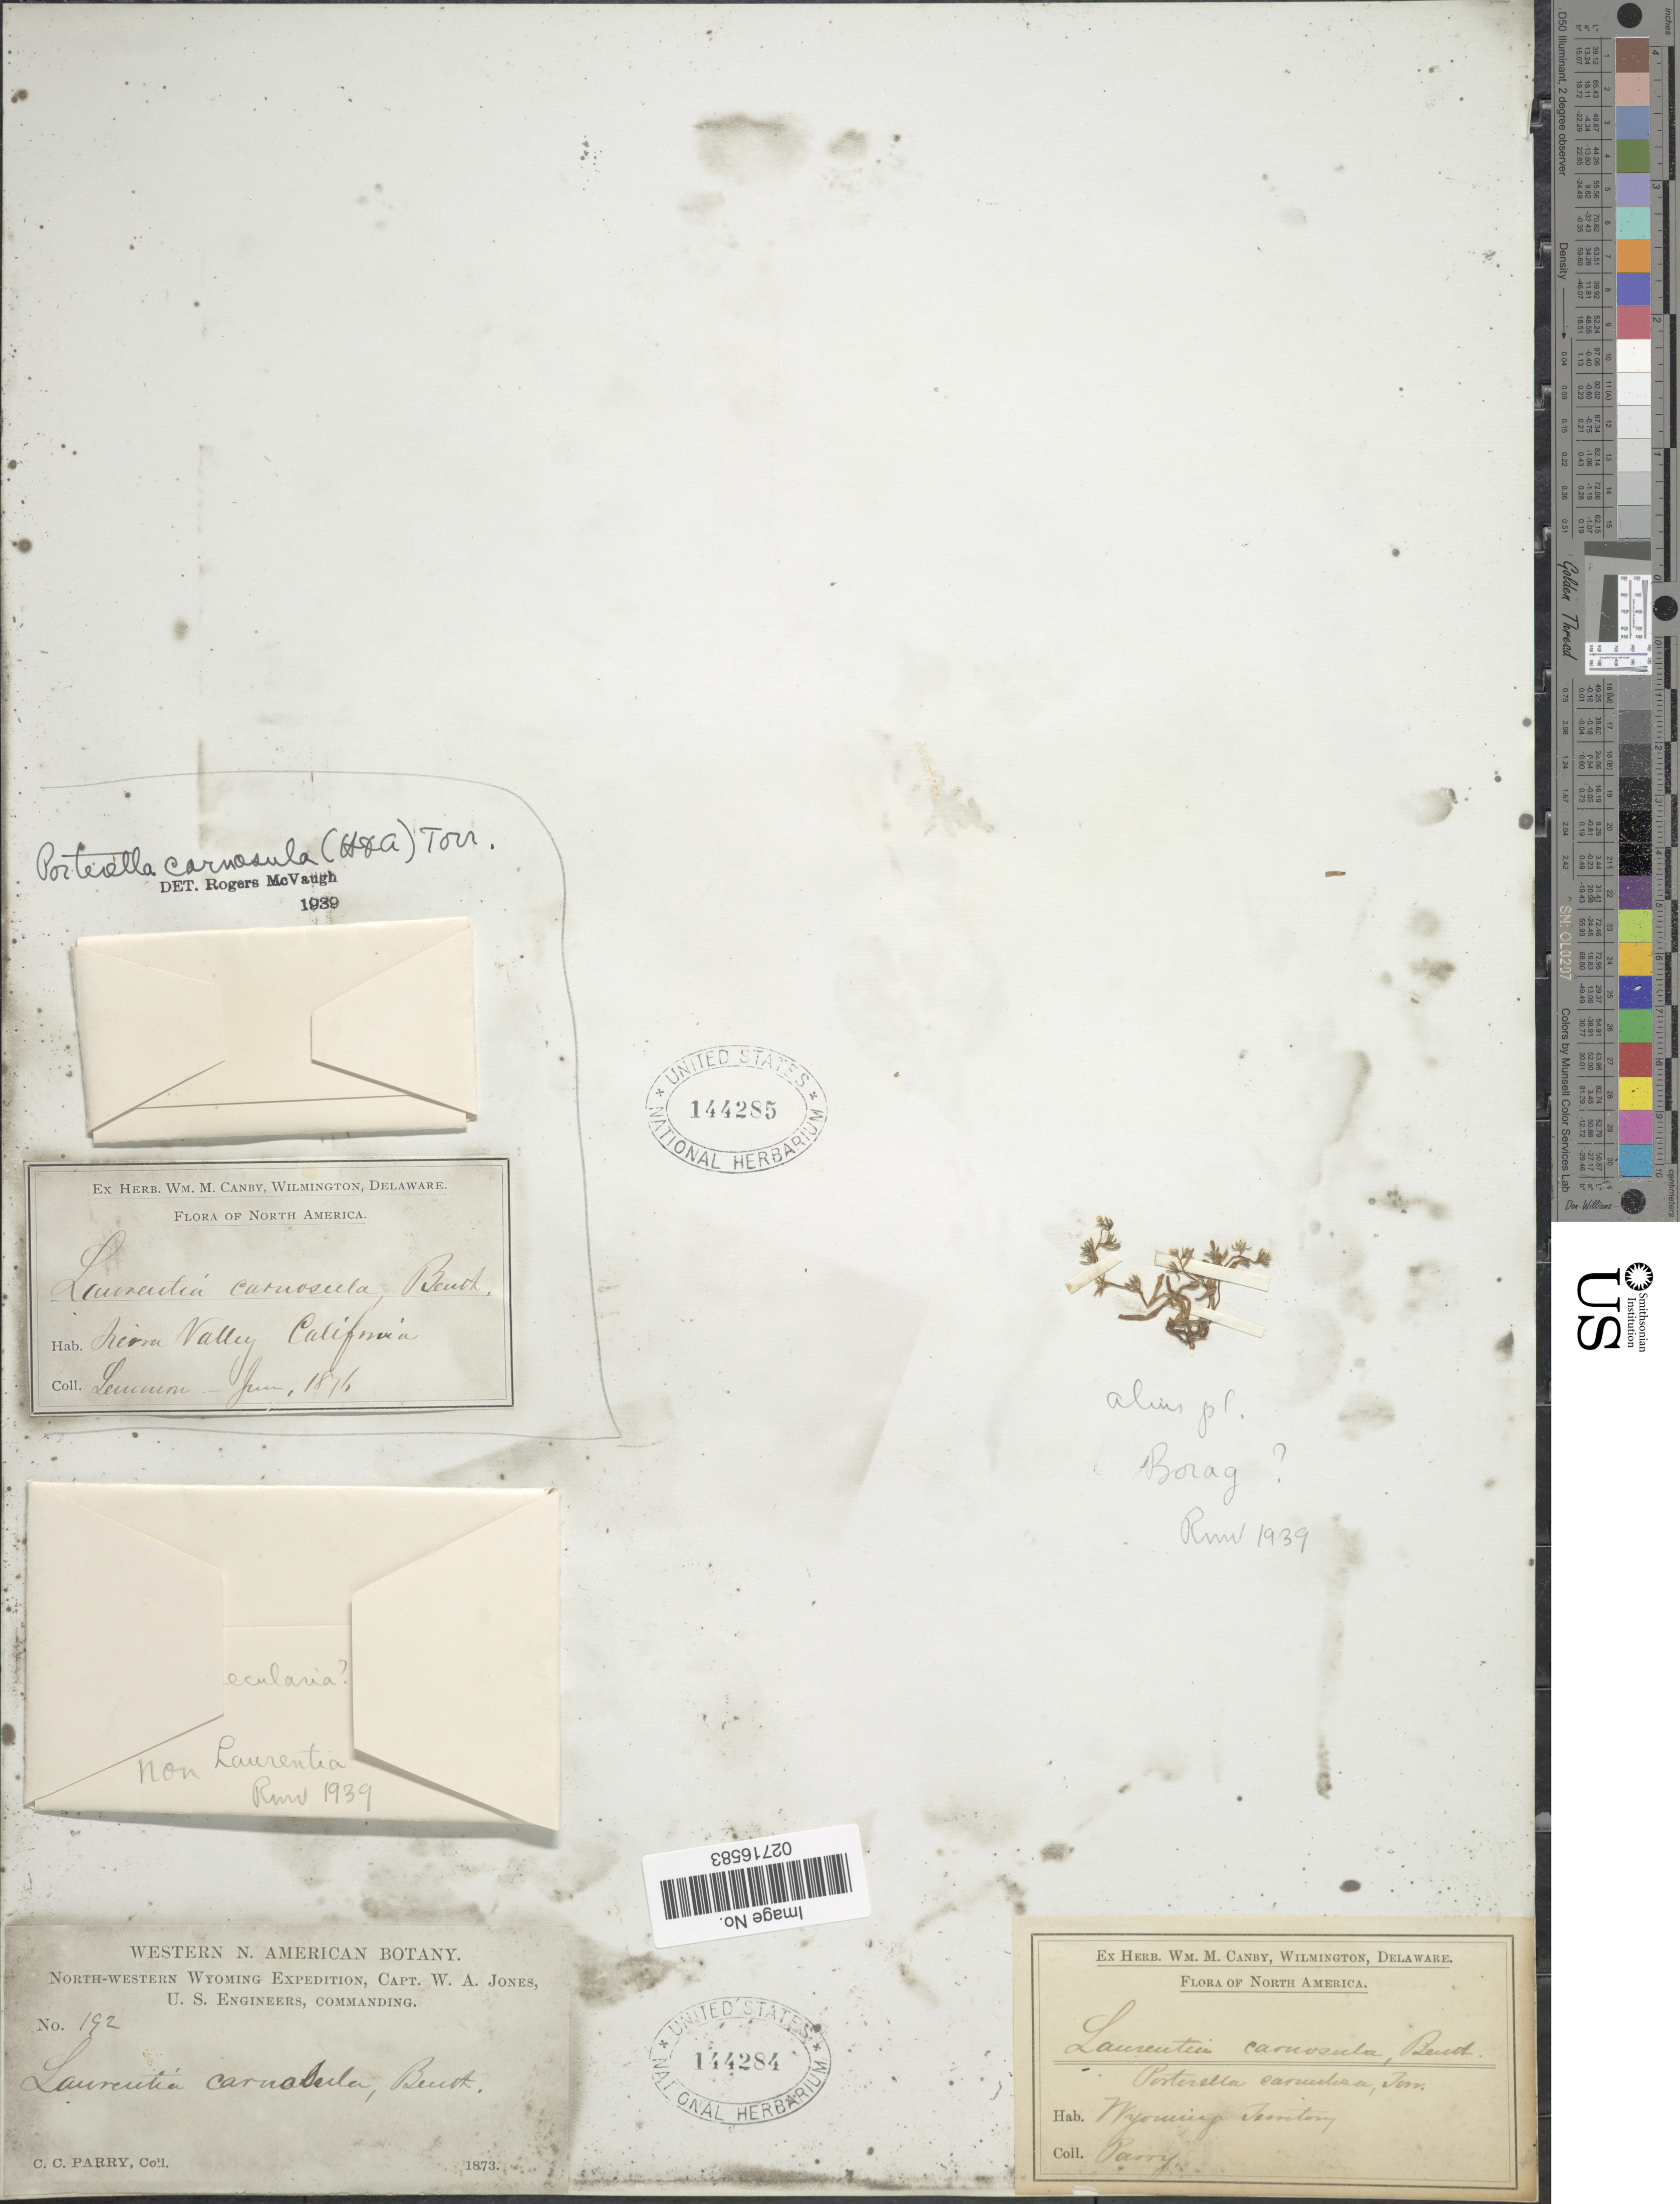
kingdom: Plantae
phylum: Tracheophyta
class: Magnoliopsida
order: Asterales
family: Campanulaceae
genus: Laurentia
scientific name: Laurentia carnosula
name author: (Hook. & Arn.) Benth. ex A. Gray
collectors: C. C. Parry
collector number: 192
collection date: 1873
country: United States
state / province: Wyoming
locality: North-western Wyoming.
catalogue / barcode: US 144284